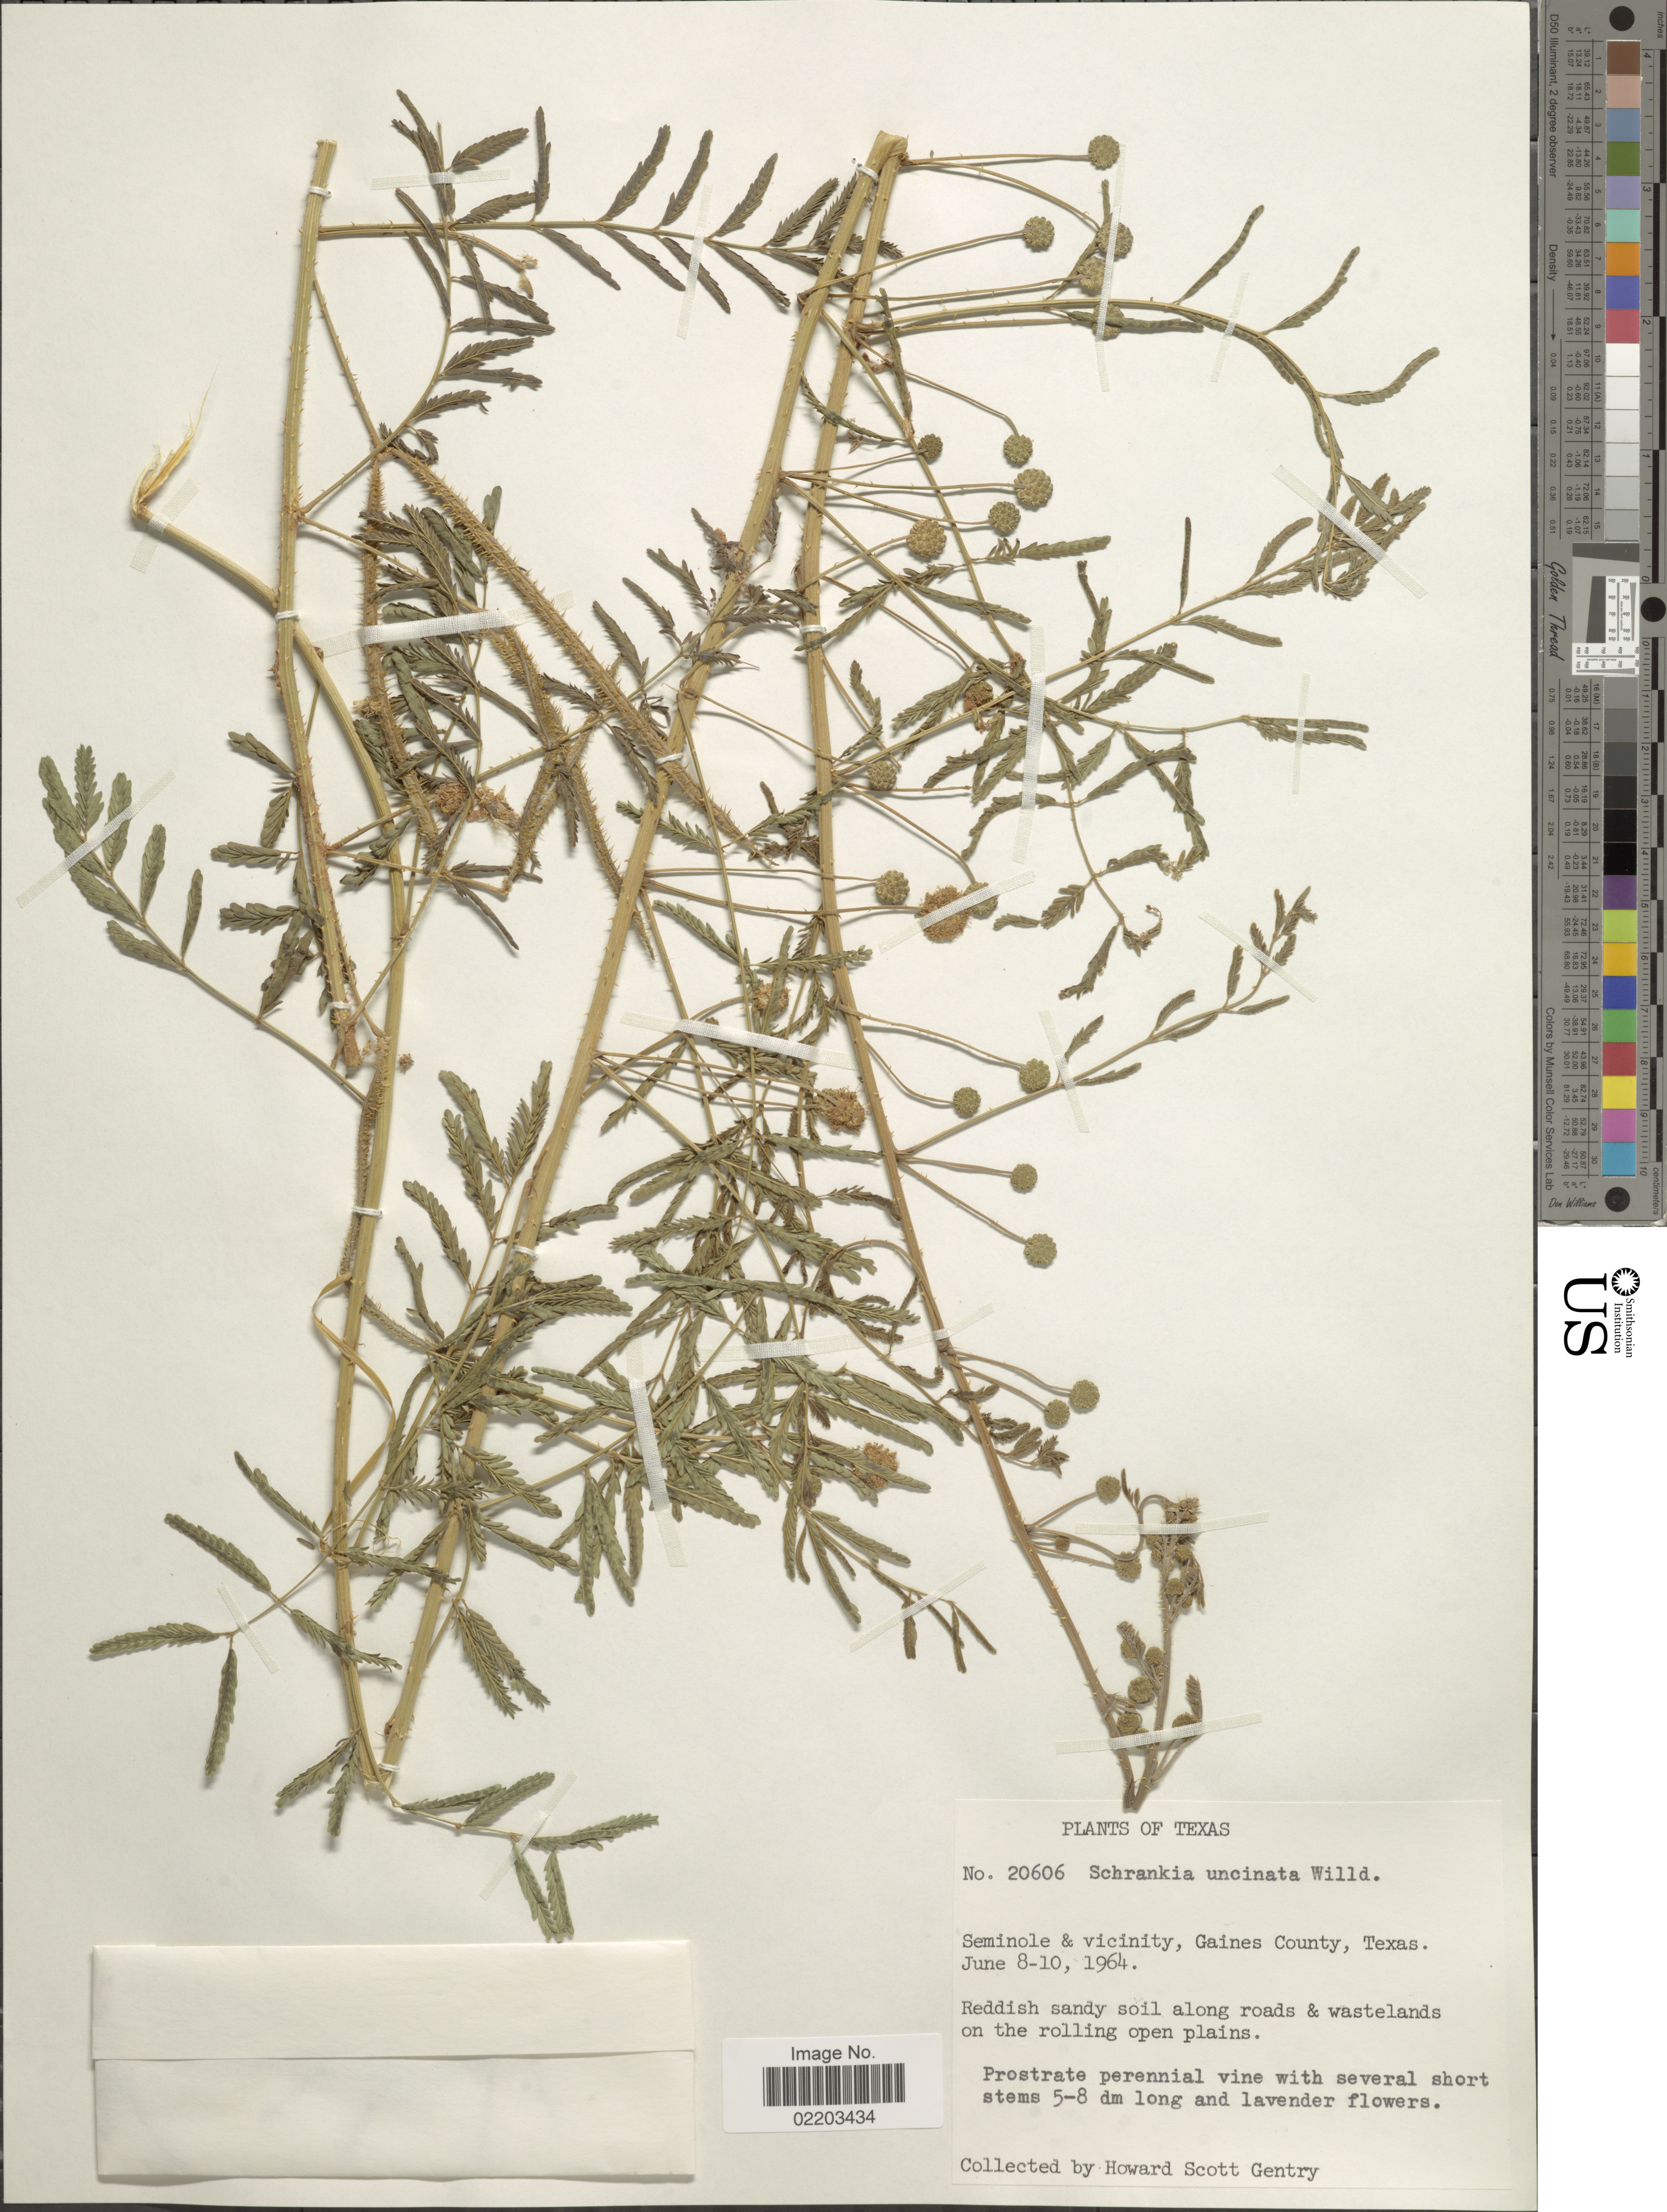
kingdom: Plantae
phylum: Tracheophyta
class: Magnoliopsida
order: Fabales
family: Fabaceae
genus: Mimosa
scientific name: Mimosa rupertiana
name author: B.L. Turner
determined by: Turner, B. L.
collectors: H. S. Gentry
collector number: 20606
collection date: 1964-06-08/1964-06-10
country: United States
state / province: Texas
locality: Seminole & vicinity, Gaines County, Texas, Reddish sandy soil along roads & wastelands on the rolling open plains